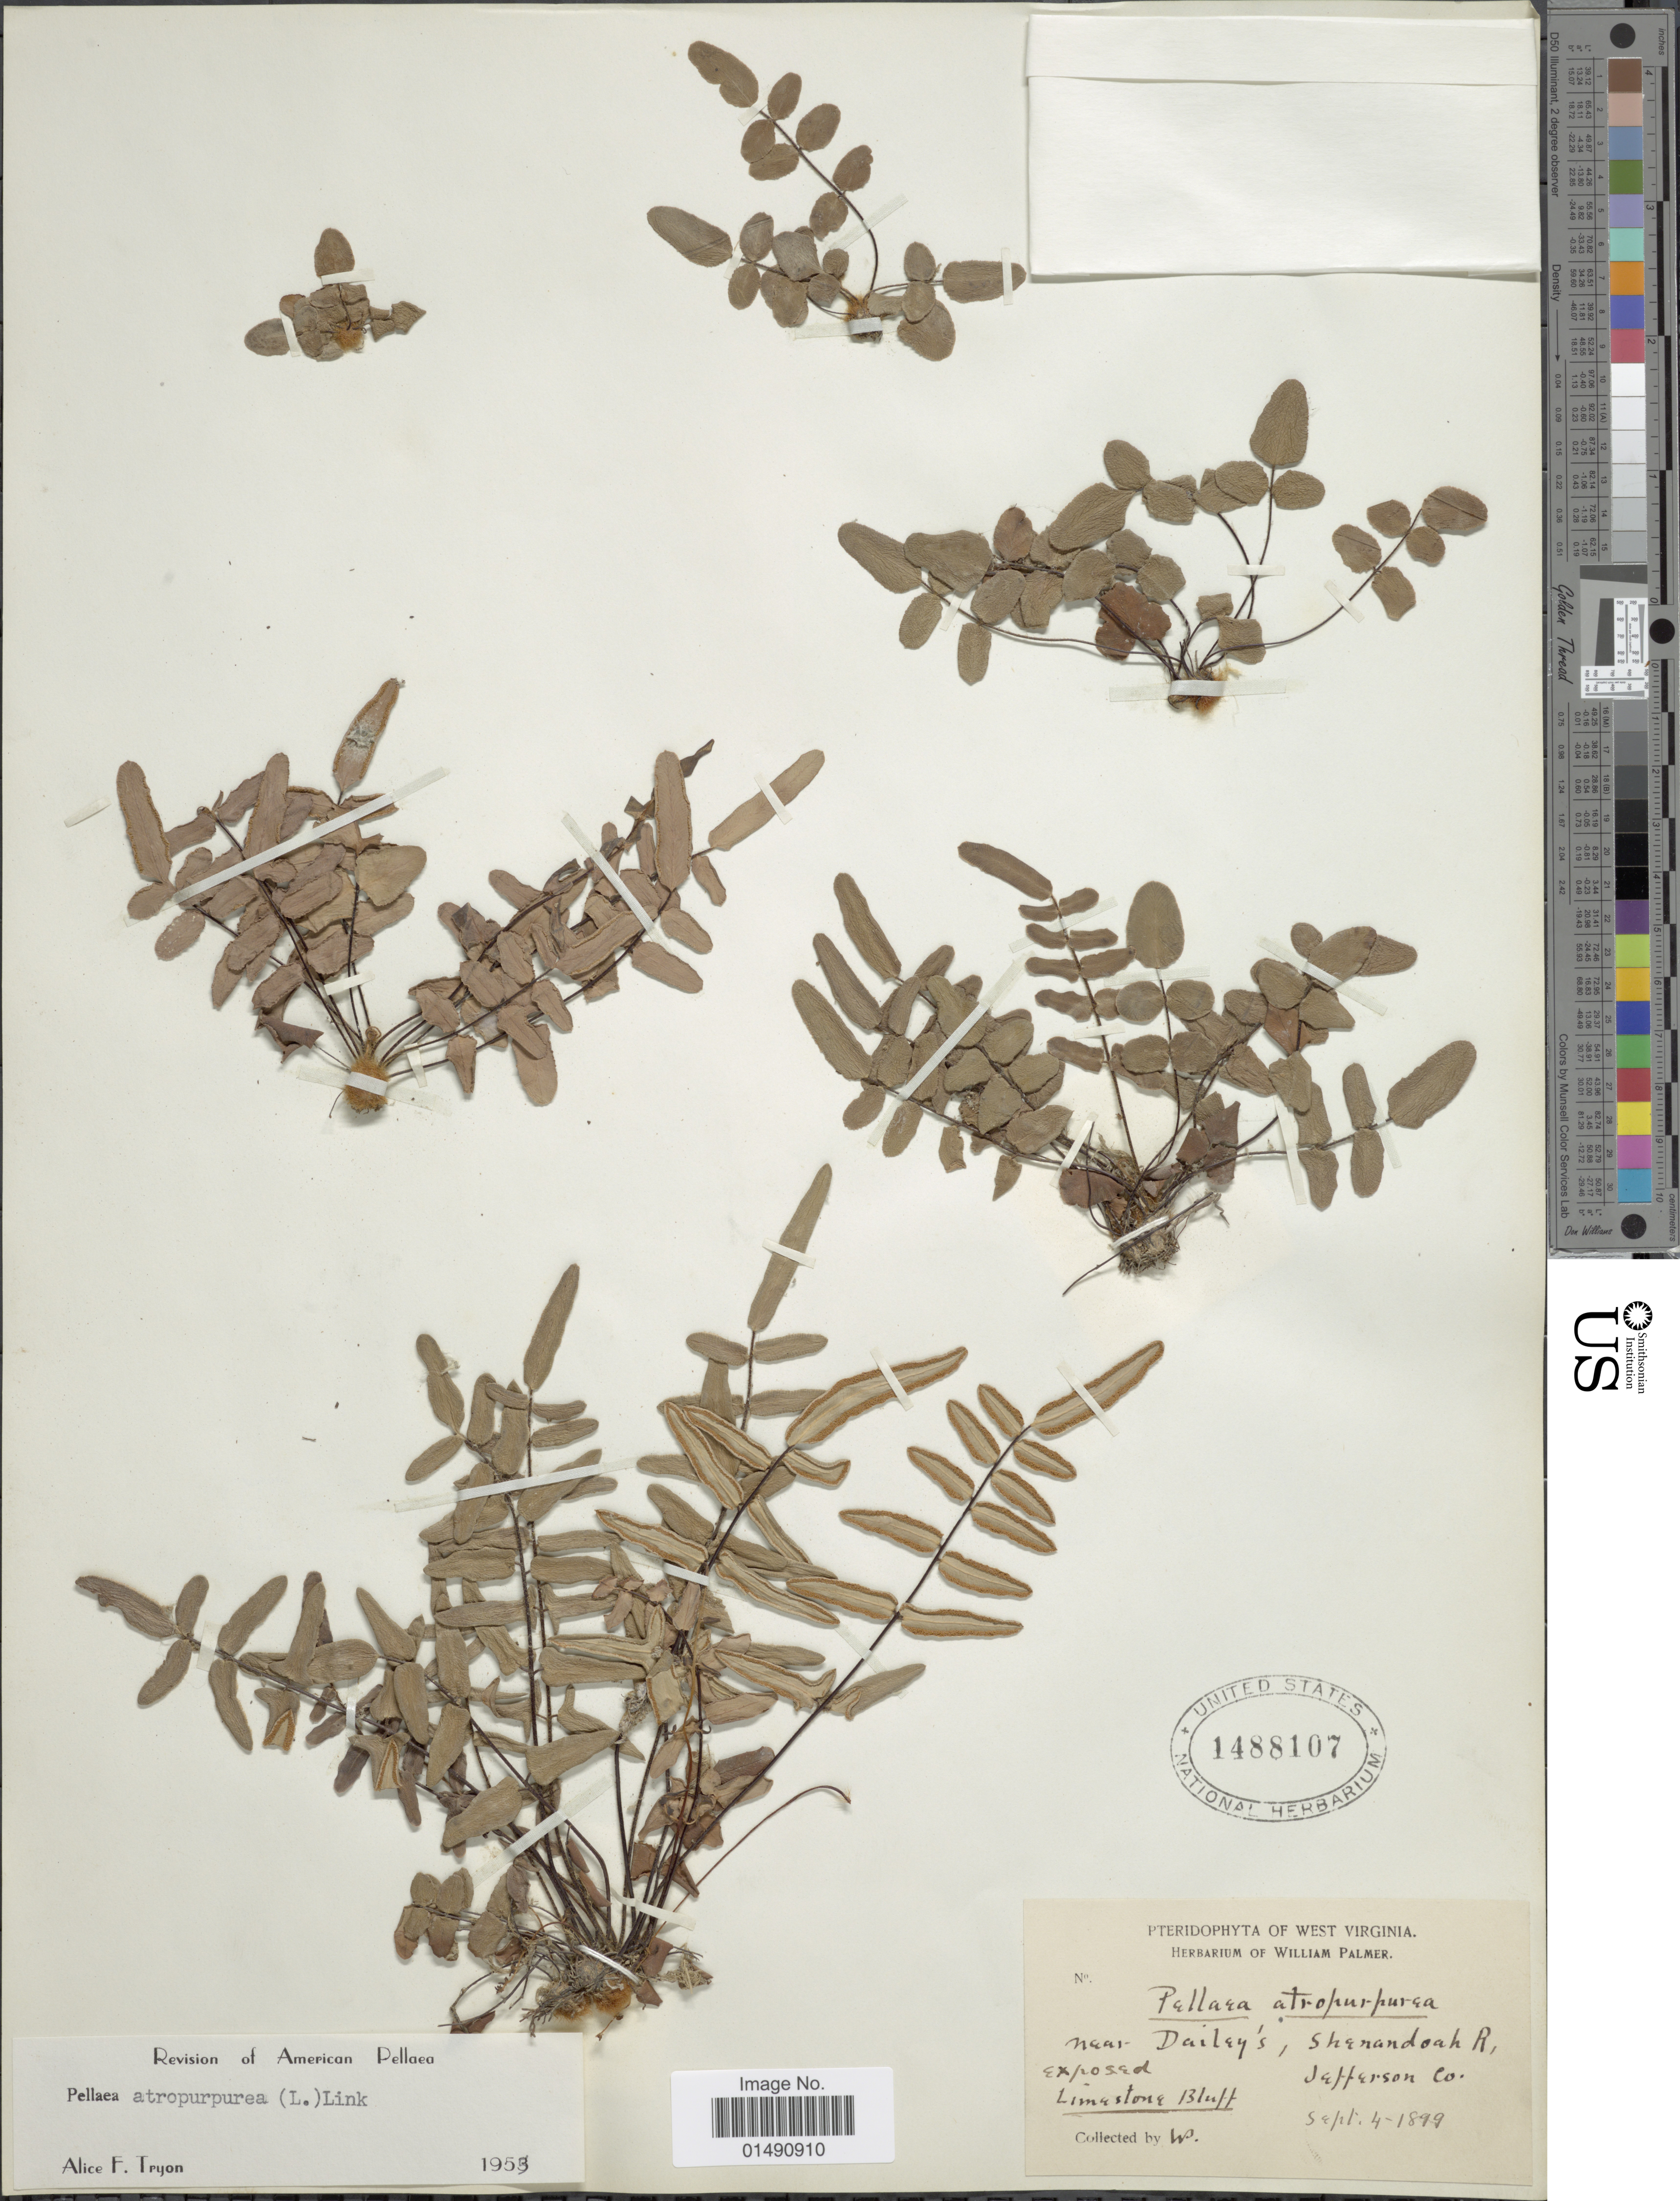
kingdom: Plantae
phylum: Tracheophyta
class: Polypodiopsida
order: Polypodiales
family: Pteridaceae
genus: Pellaea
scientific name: Pellaea atropurpurea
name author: (L.) Link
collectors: W. Palmer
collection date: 1899-09-04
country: United States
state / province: West Virginia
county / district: Jefferson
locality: Near Dailey's, Shenandoah R., Jefferson Co.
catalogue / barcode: US 1488107